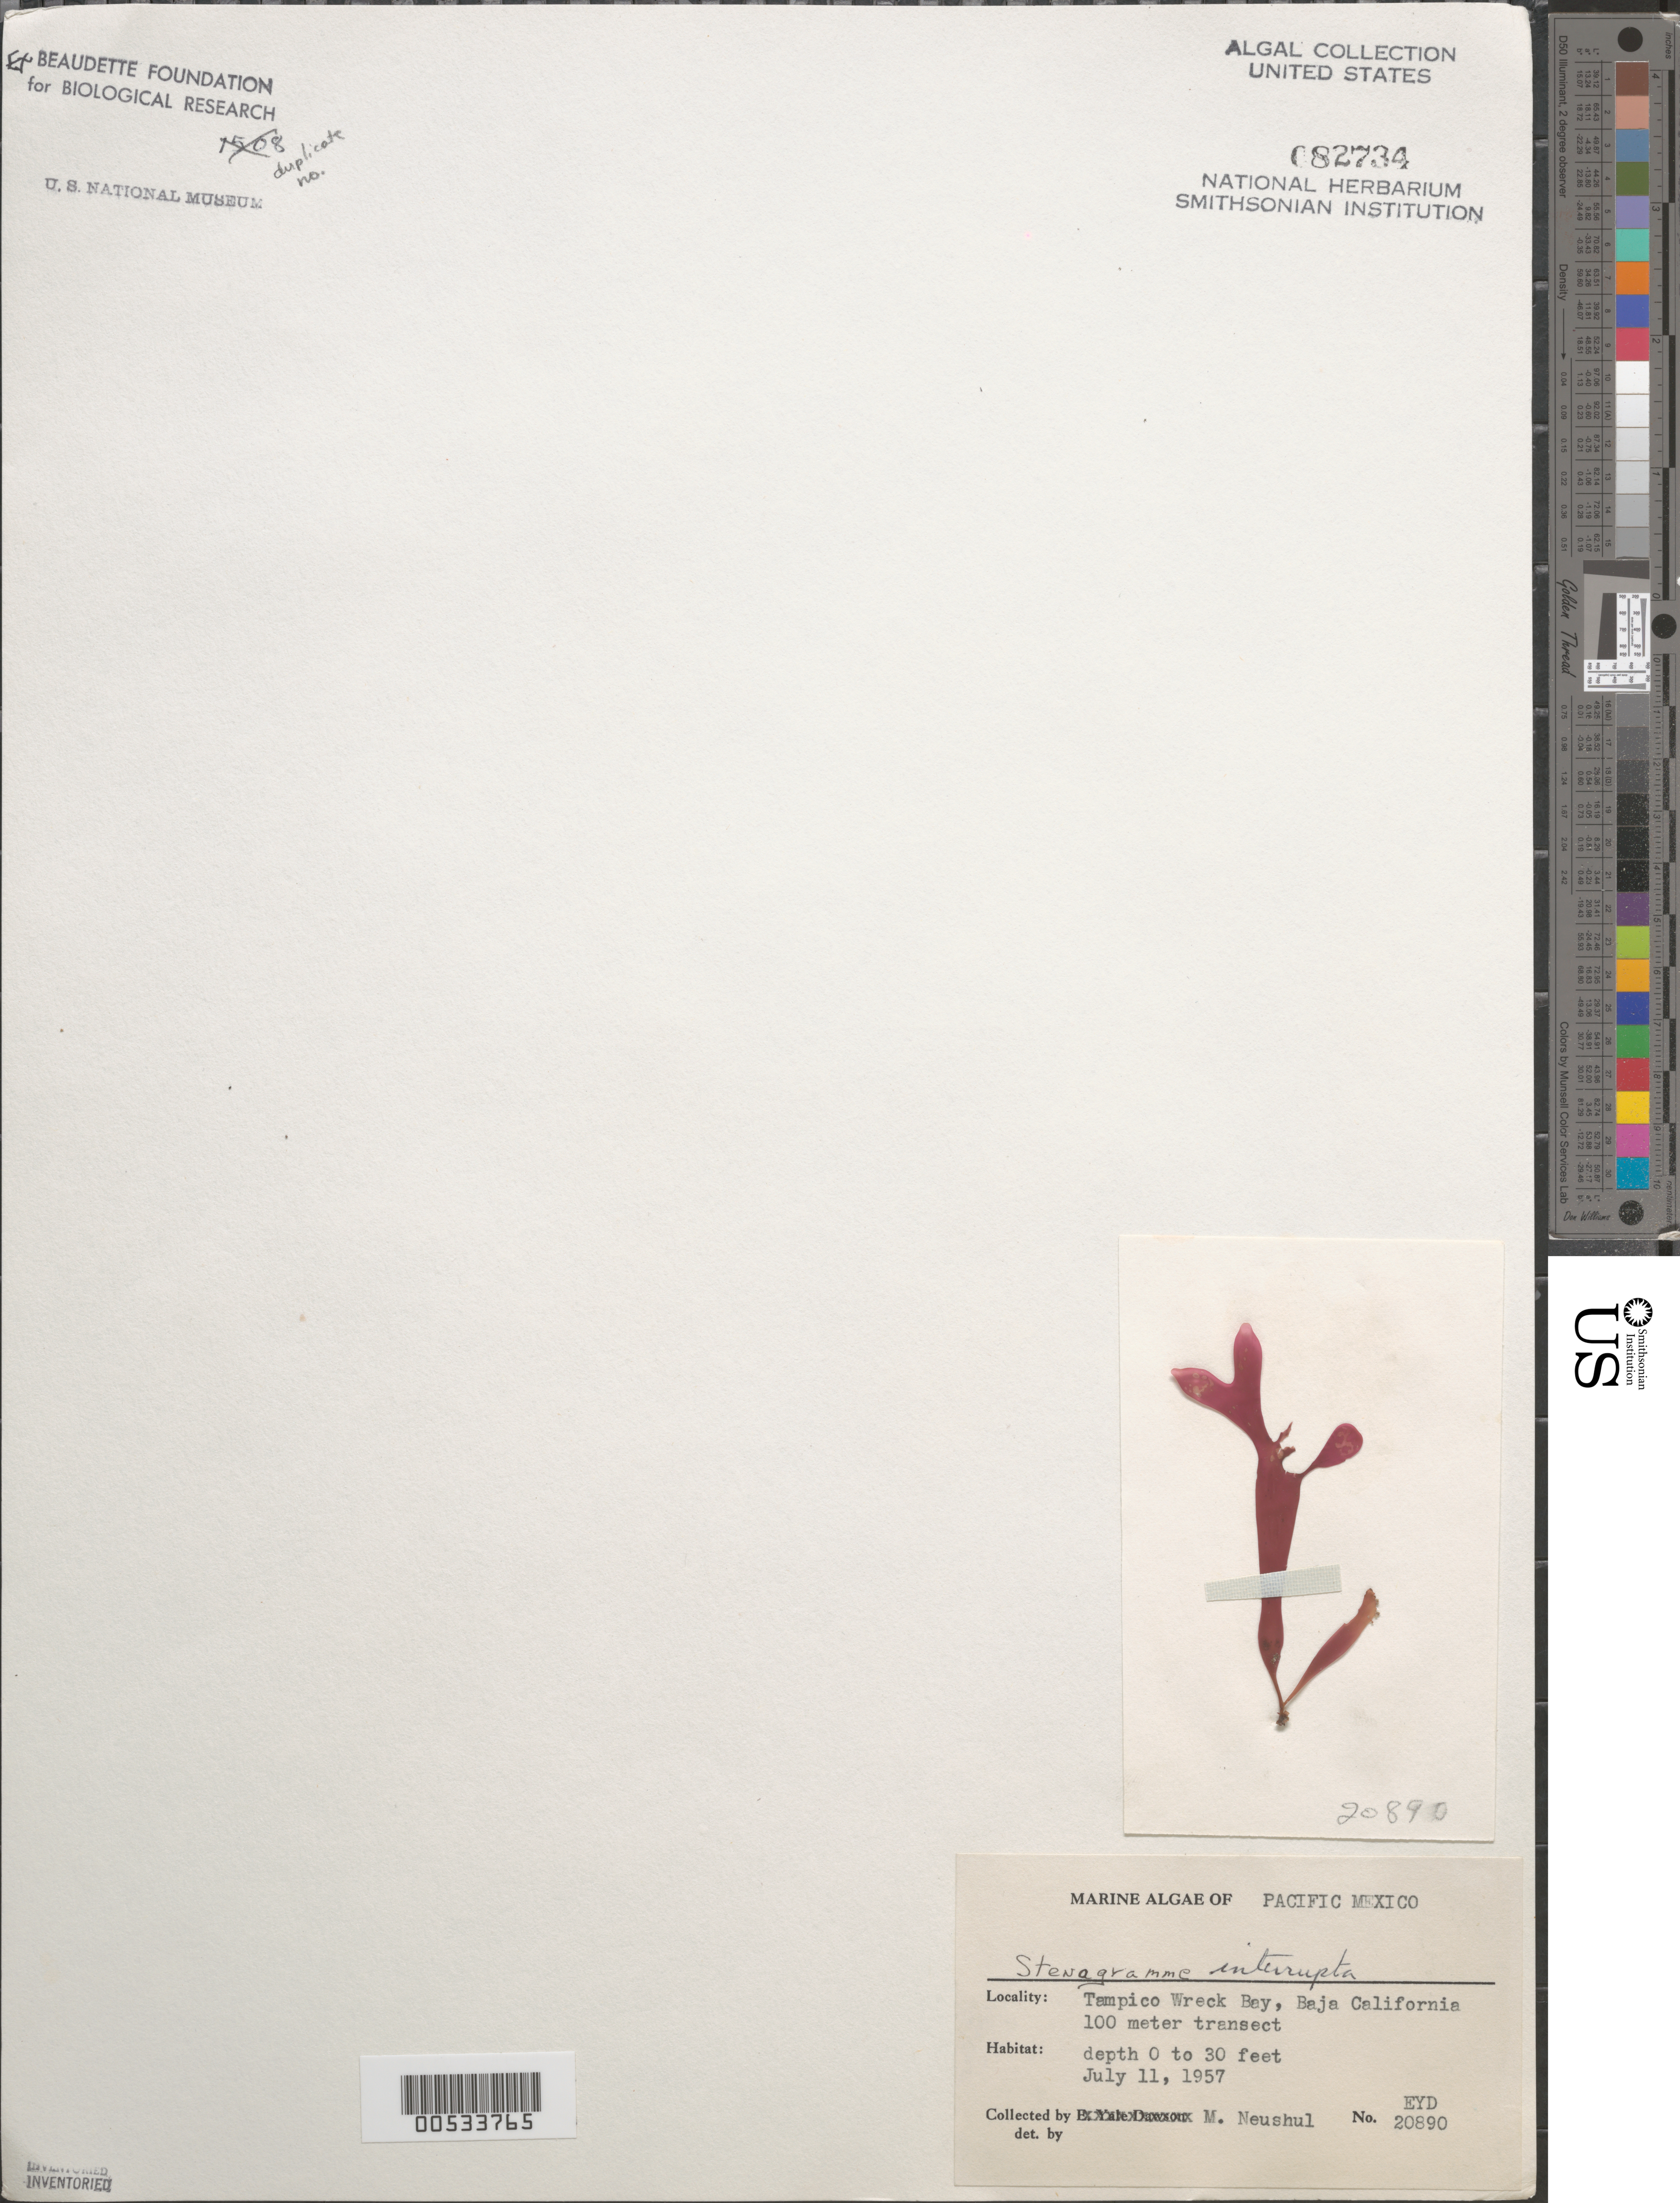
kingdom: Plantae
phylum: Rhodophyta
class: Florideophyceae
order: Gigartinales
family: Phyllophoraceae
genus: Stenogramma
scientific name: Stenogramma interruptum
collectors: M. Neushul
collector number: EYD 20890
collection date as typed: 11 Jul 1957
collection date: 1957-07-11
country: Mexico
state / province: Baja California Norte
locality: Tampico Wreck Bay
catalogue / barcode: US 82734